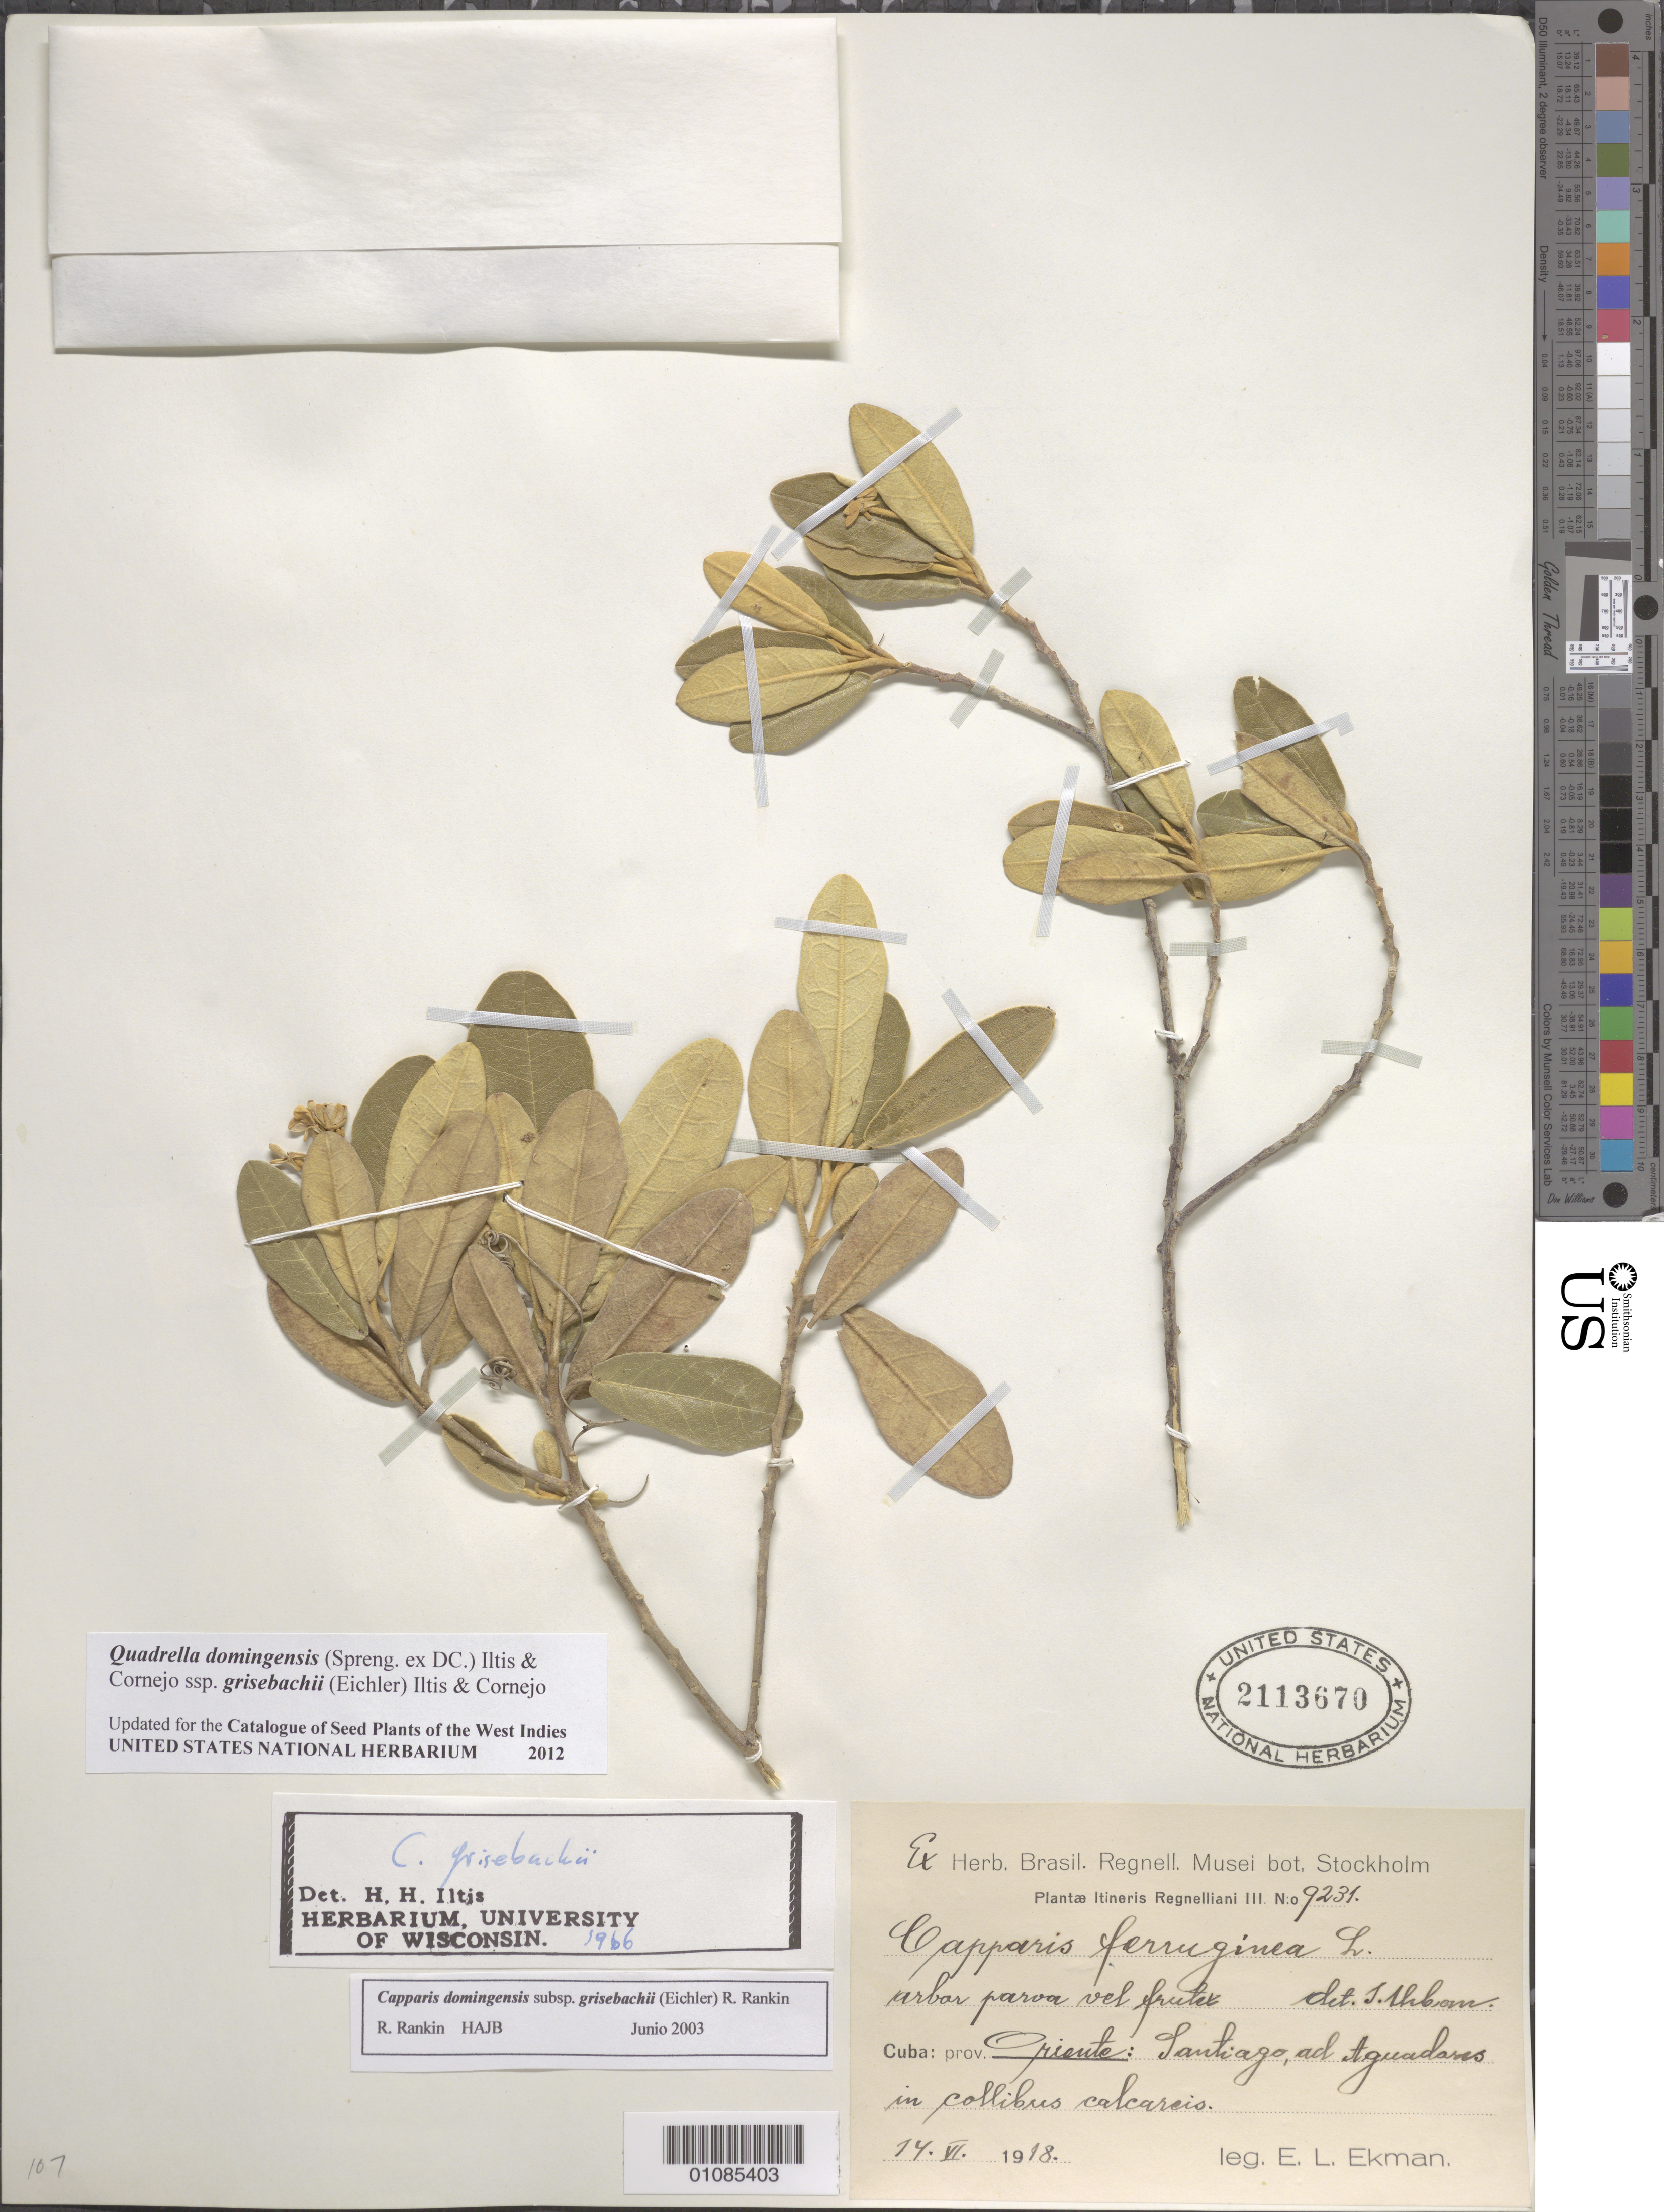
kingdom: Plantae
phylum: Tracheophyta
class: Magnoliopsida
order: Brassicales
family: Capparaceae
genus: Quadrella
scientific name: Quadrella domingensis subsp. grisebachii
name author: (Eichler) Cornejo & Iltis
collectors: E. L. Ekman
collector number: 9231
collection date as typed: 14 Jun 1918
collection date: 1918-06-14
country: Cuba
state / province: Santiago de Cuba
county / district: Santiago De Cuba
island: Cuba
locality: Oriente: Santiago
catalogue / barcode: US 2113670